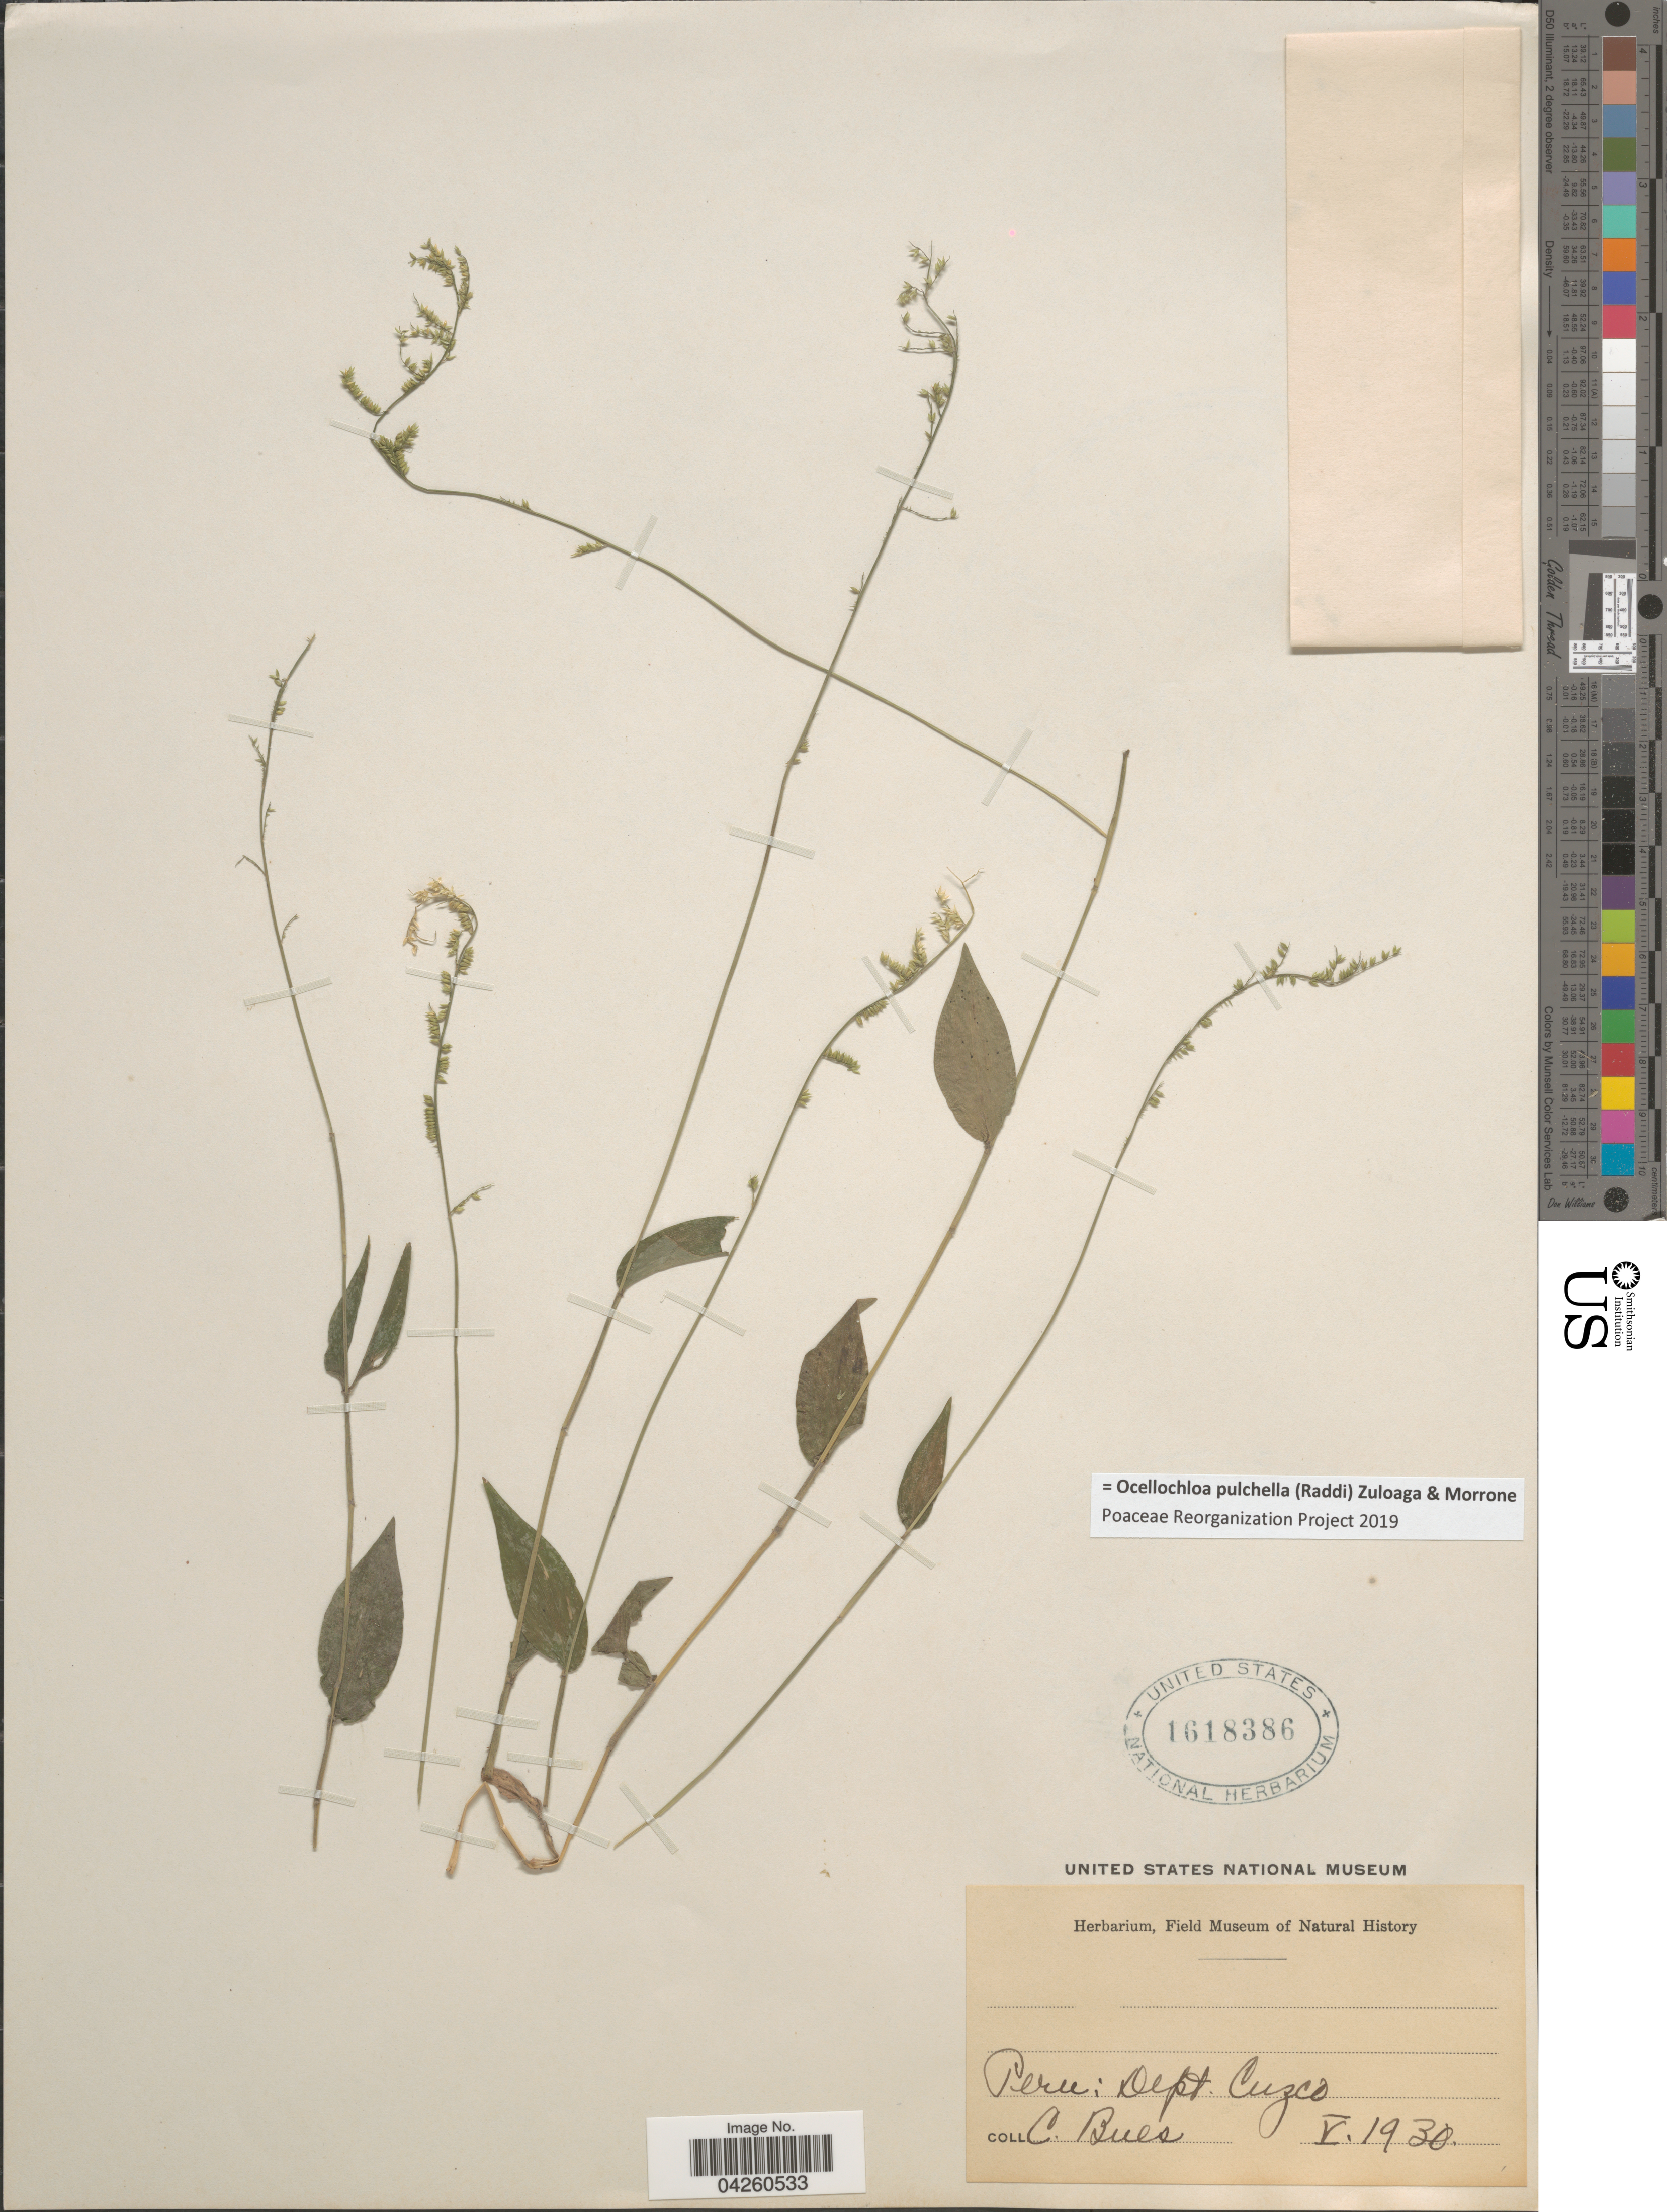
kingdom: Plantae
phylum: Tracheophyta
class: Liliopsida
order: Poales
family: Poaceae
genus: Ocellochloa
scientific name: Ocellochloa pulchella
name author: (Raddi) Zuloaga & Morrone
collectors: C. Bues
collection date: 1930-05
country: Peru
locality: Dept. Cuzco.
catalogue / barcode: US 1618386